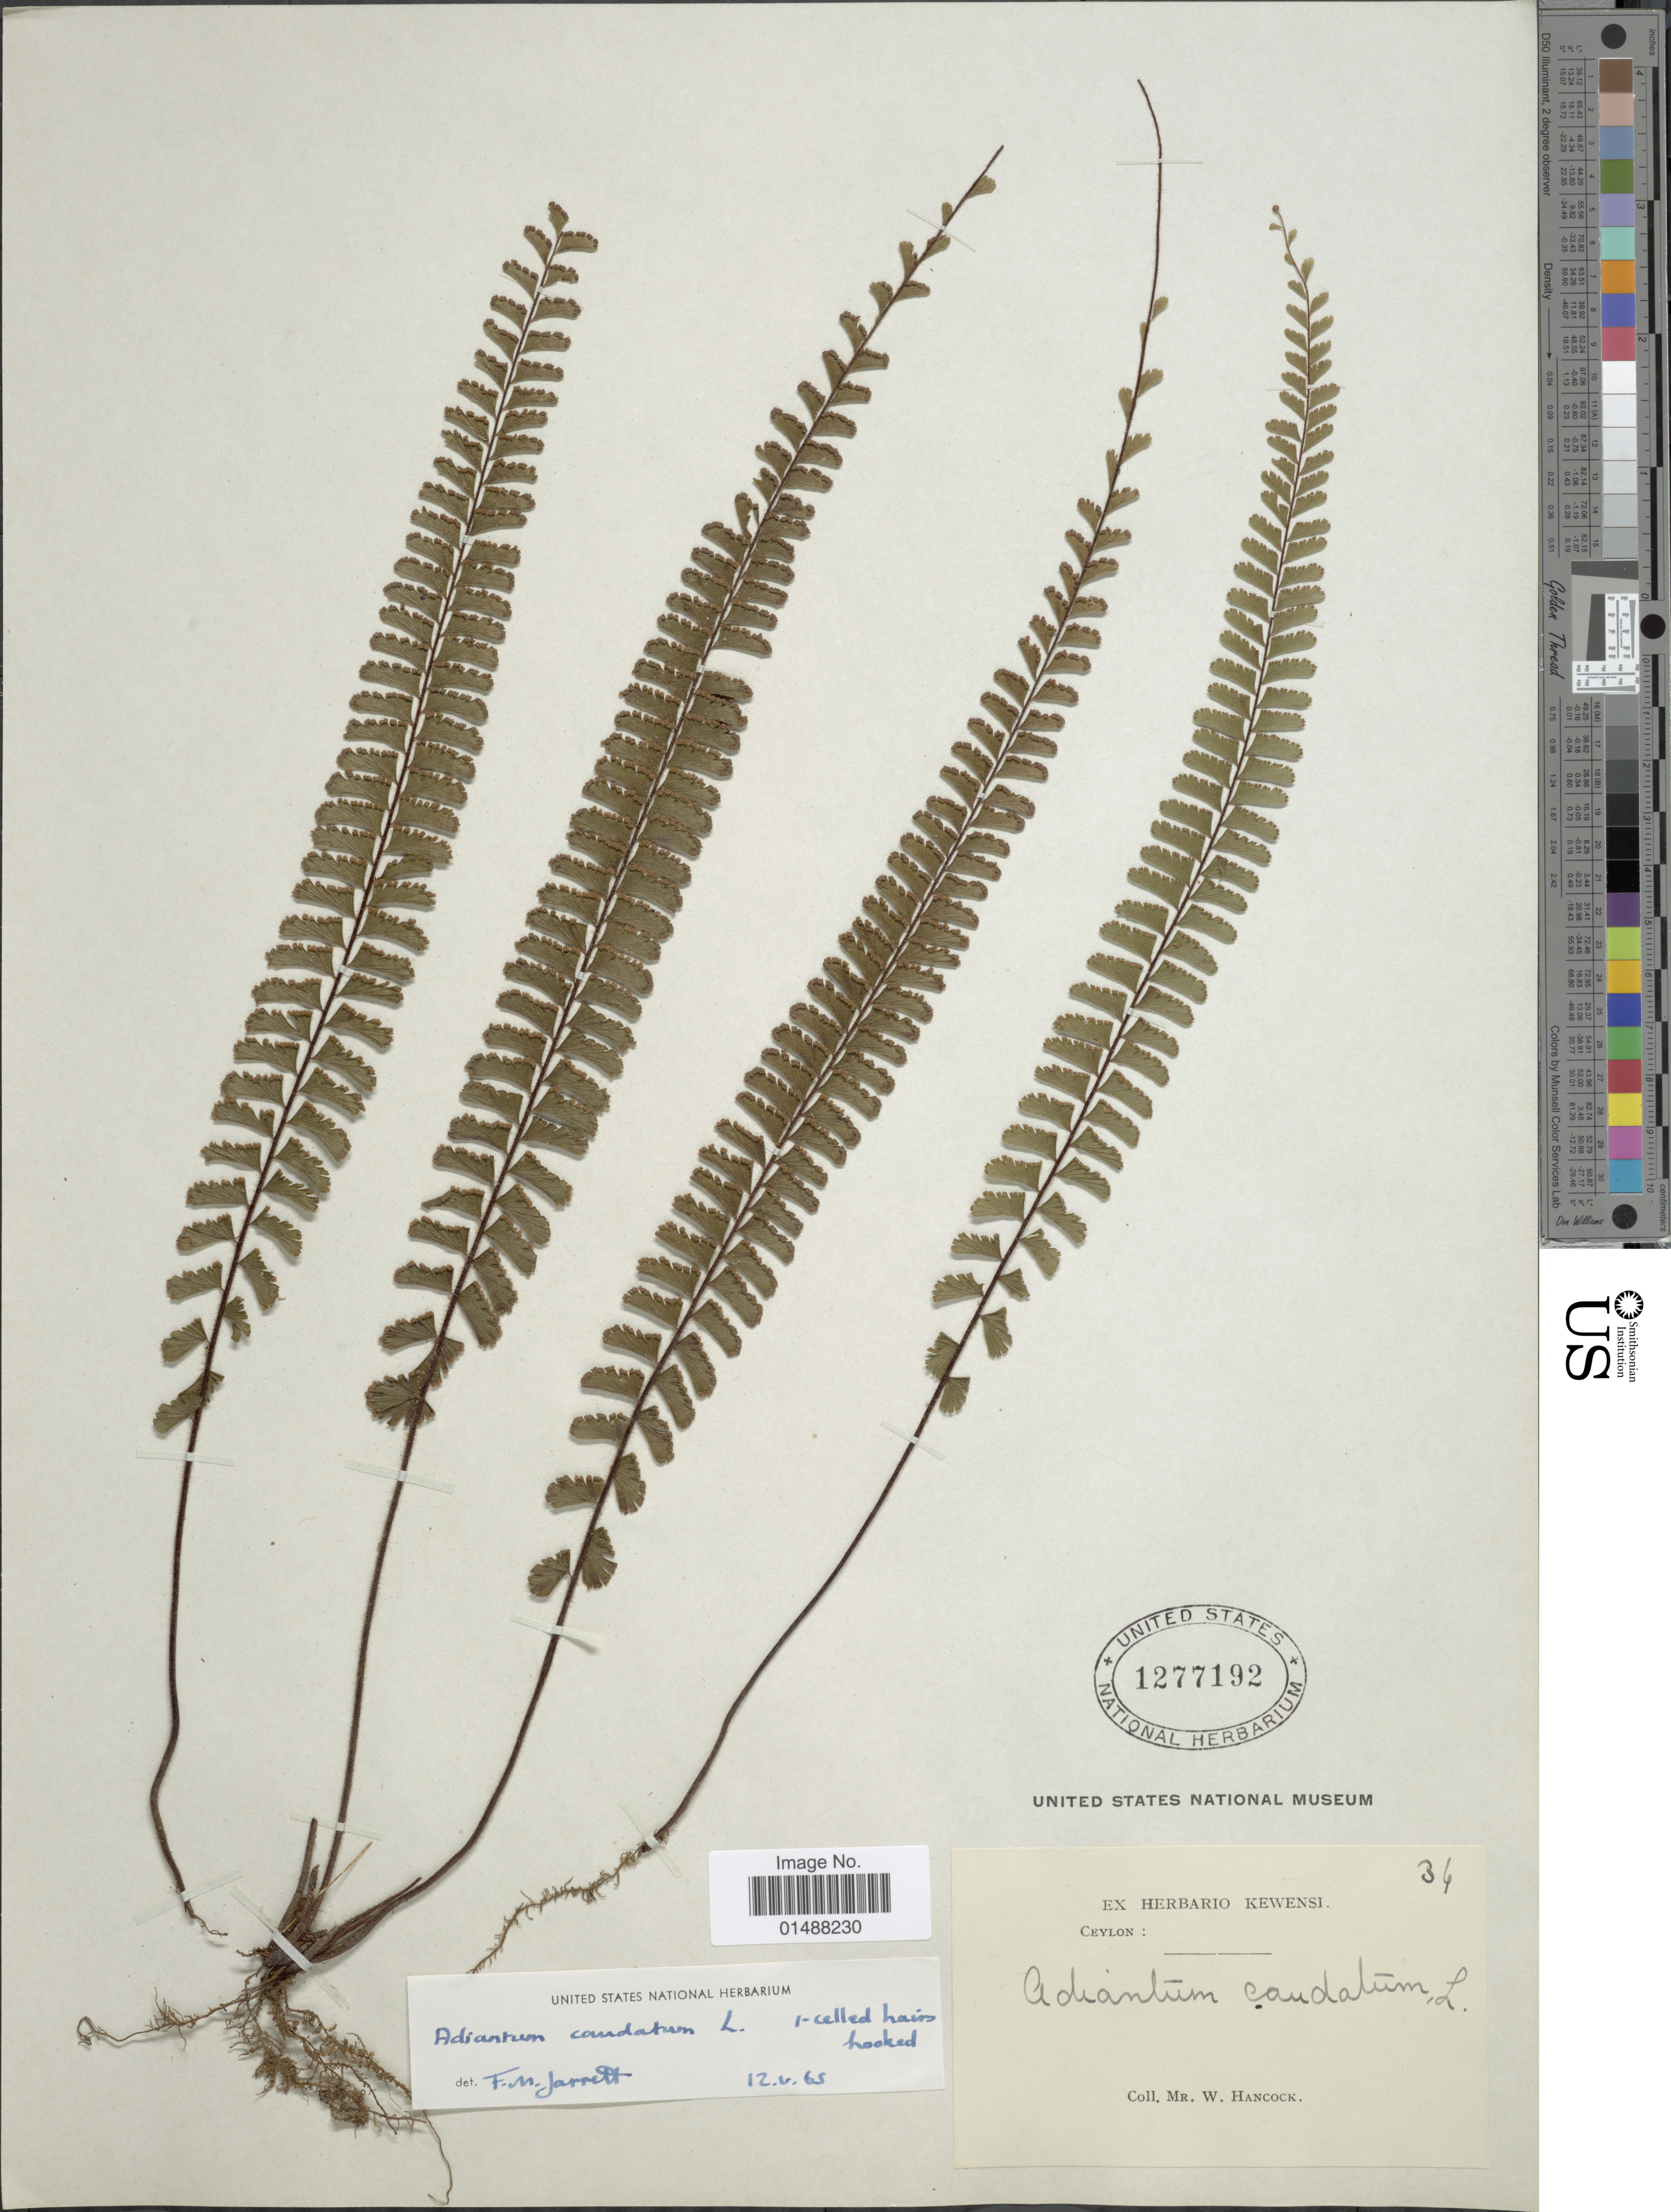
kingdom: Plantae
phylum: Tracheophyta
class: Polypodiopsida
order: Polypodiales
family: Pteridaceae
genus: Adiantum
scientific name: Adiantum caudatum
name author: L.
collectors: W. Hancock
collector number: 34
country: Sri Lanka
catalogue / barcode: US 1277192